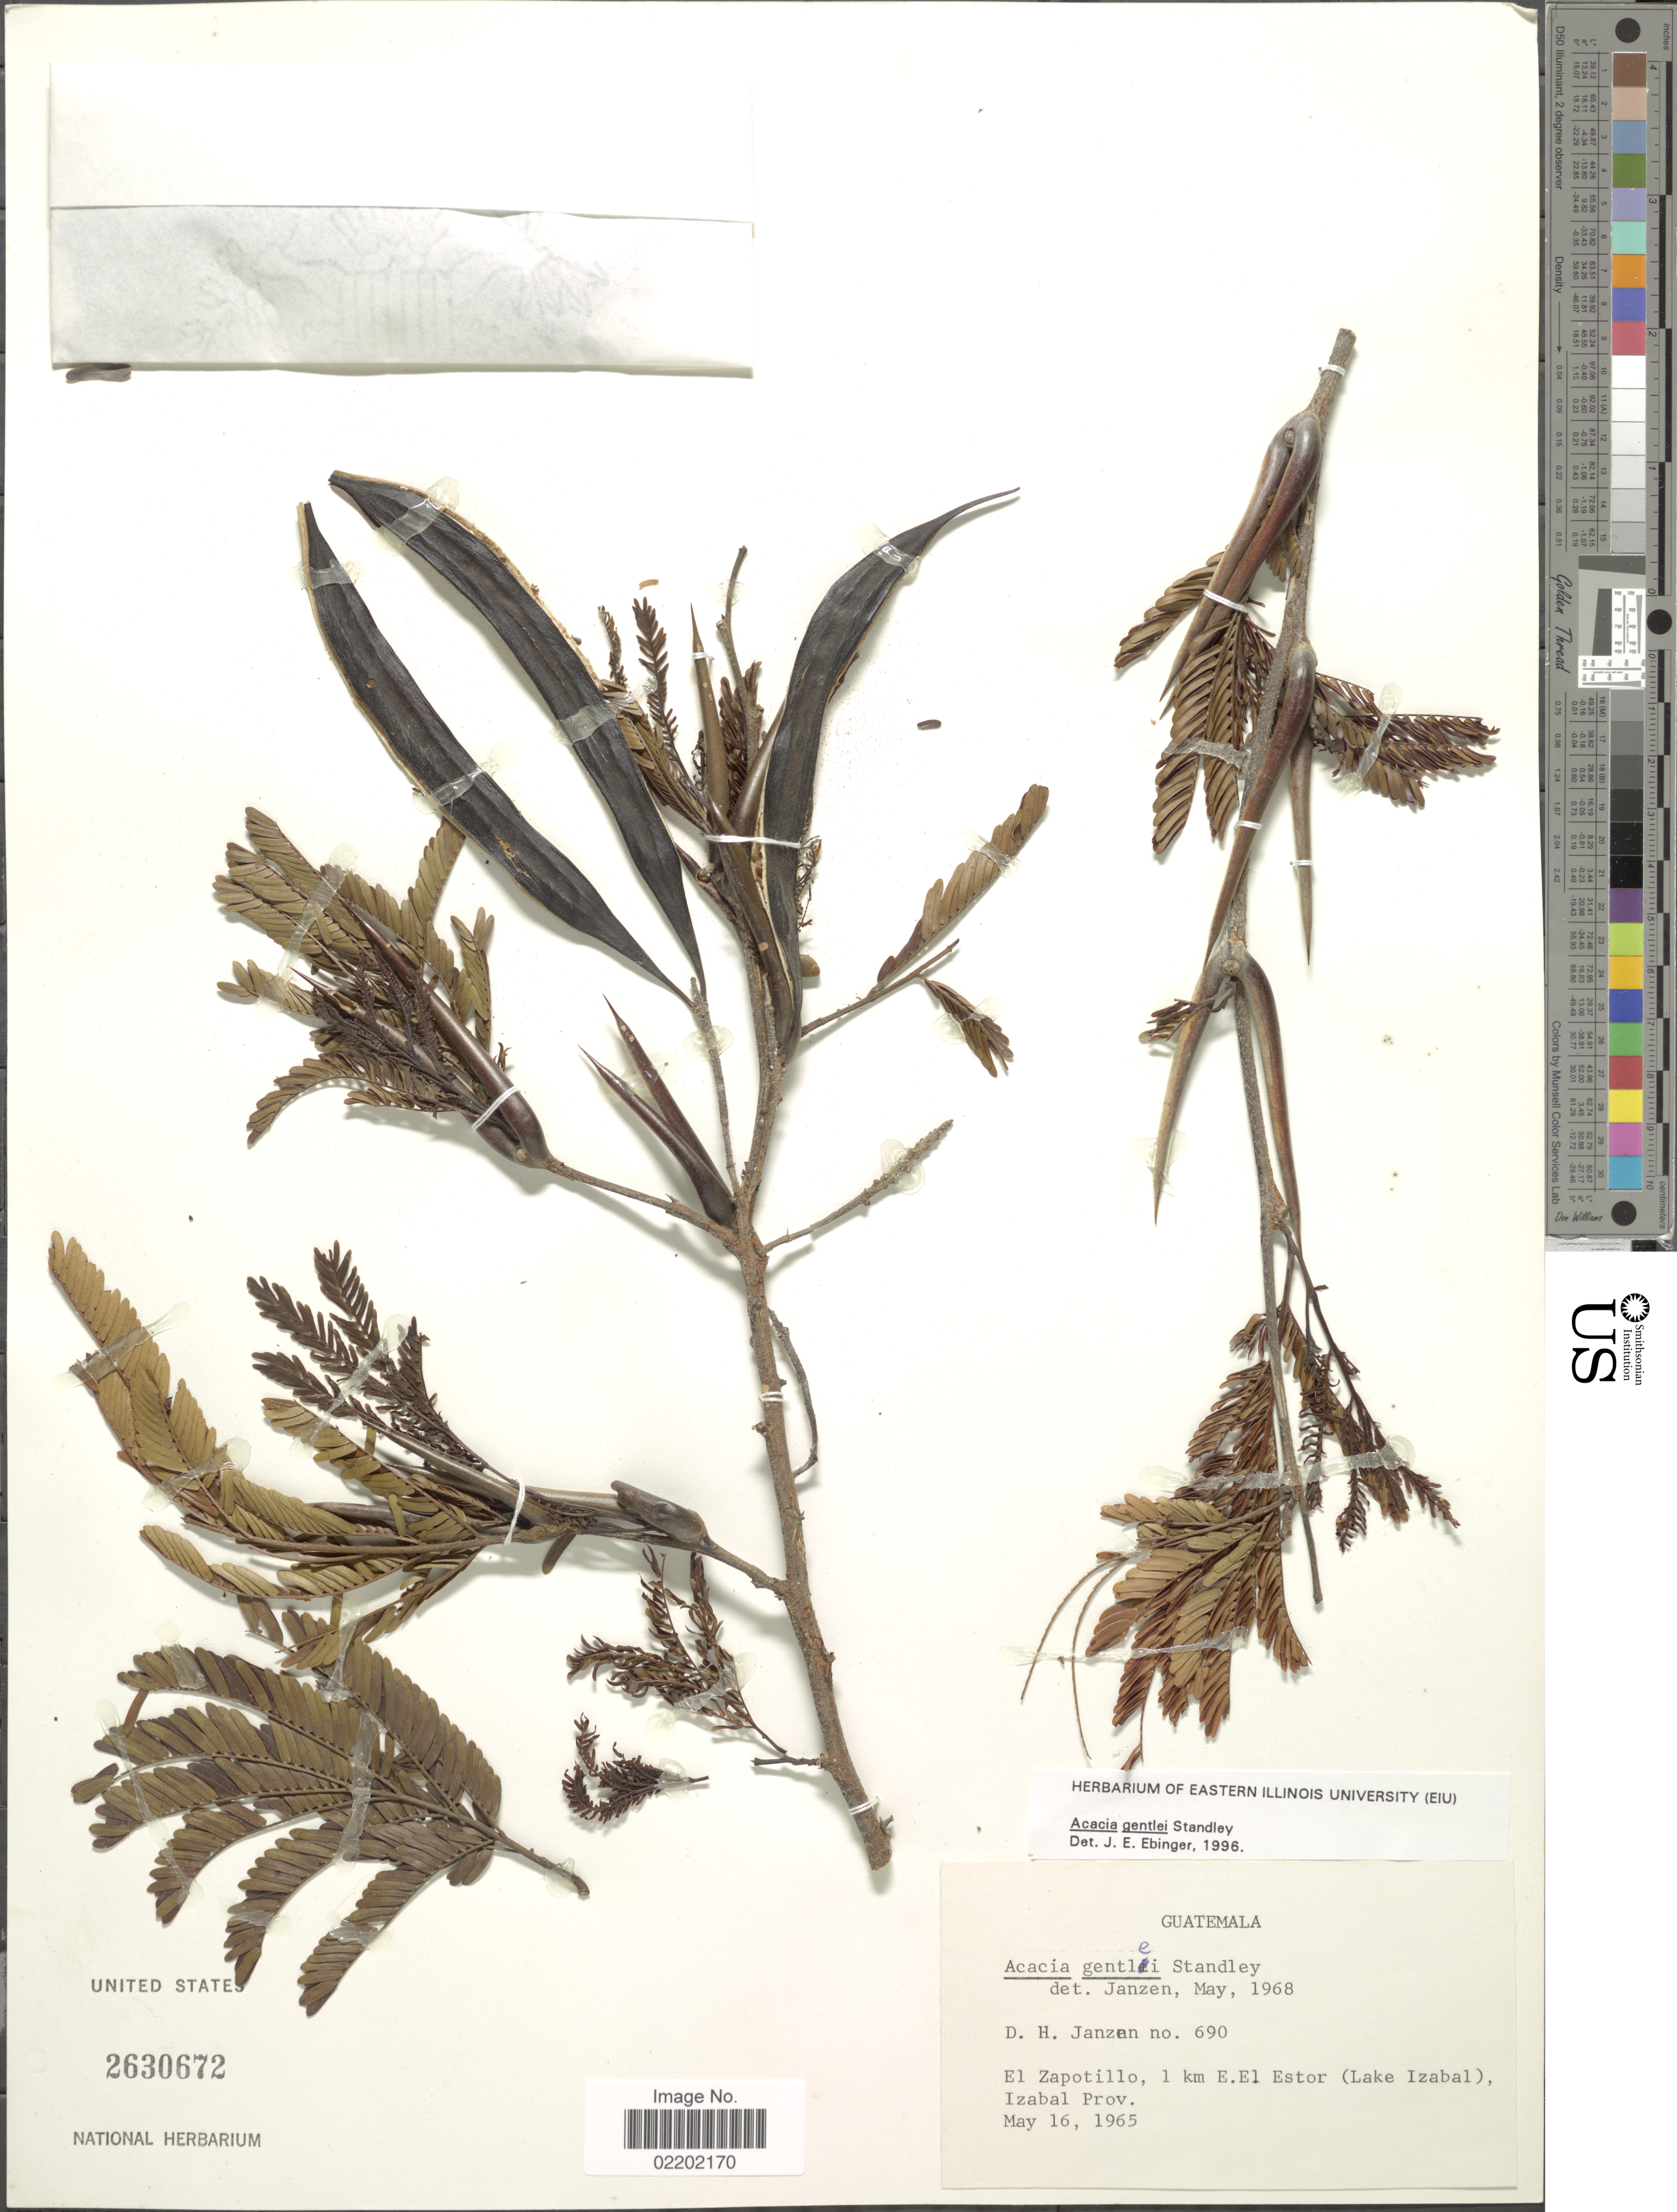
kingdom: Plantae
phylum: Tracheophyta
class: Magnoliopsida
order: Fabales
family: Fabaceae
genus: Vachellia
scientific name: Vachellia gentlei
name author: (Standl.) Seigler & Ebinger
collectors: D. Janzen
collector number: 690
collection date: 1965-05-16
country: Guatemala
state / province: Izabal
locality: El Zapotillo, 1 km E. El Estor (Lake Izabal)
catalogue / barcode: US 2630672